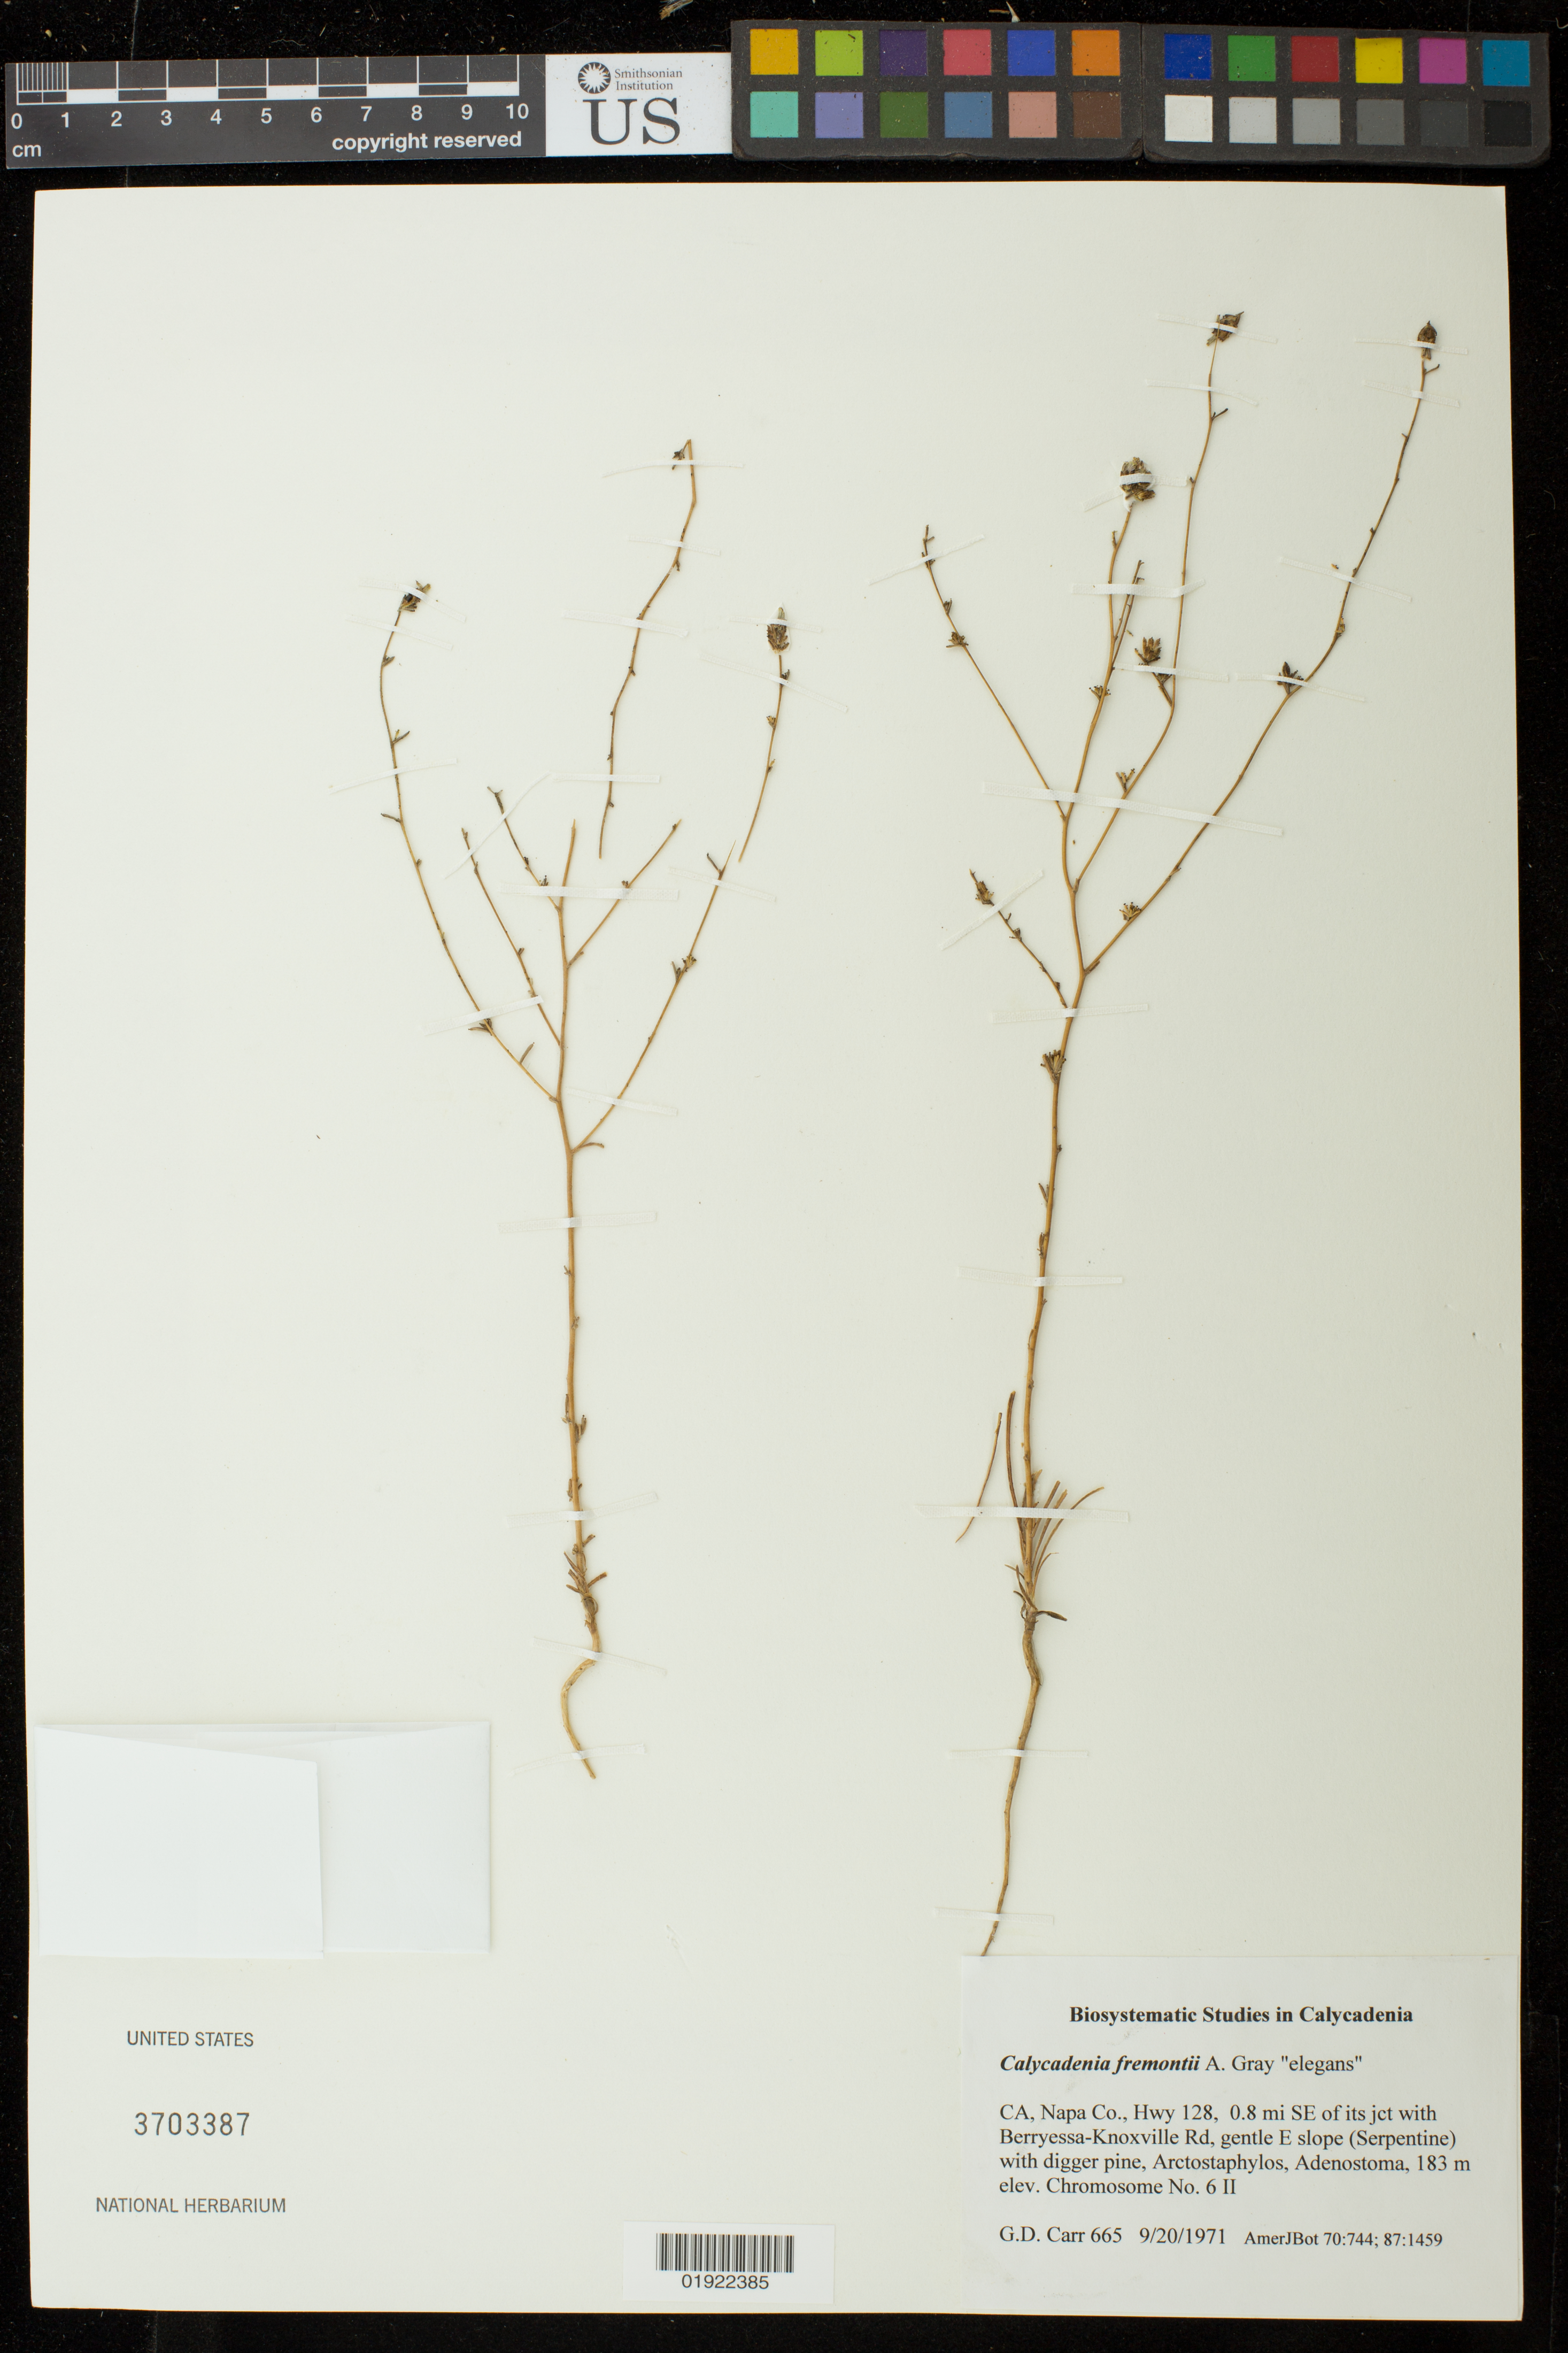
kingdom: Plantae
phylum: Tracheophyta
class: Magnoliopsida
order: Asterales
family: Asteraceae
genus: Calycadenia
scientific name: Calycadenia fremontii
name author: A. Gray in Emory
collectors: G. Carr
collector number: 665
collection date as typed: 9/20/1971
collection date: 1971-09-20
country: United States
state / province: California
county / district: Napa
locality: Hwy 128, 0.8 mi SE of its jct with Berryessa-Knoxville Rd, gentle E slope (Serpentine)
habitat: gentle slope (serpentine) with digger pine, Arctostaphylos, Adenostoma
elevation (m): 183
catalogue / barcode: US 3703387